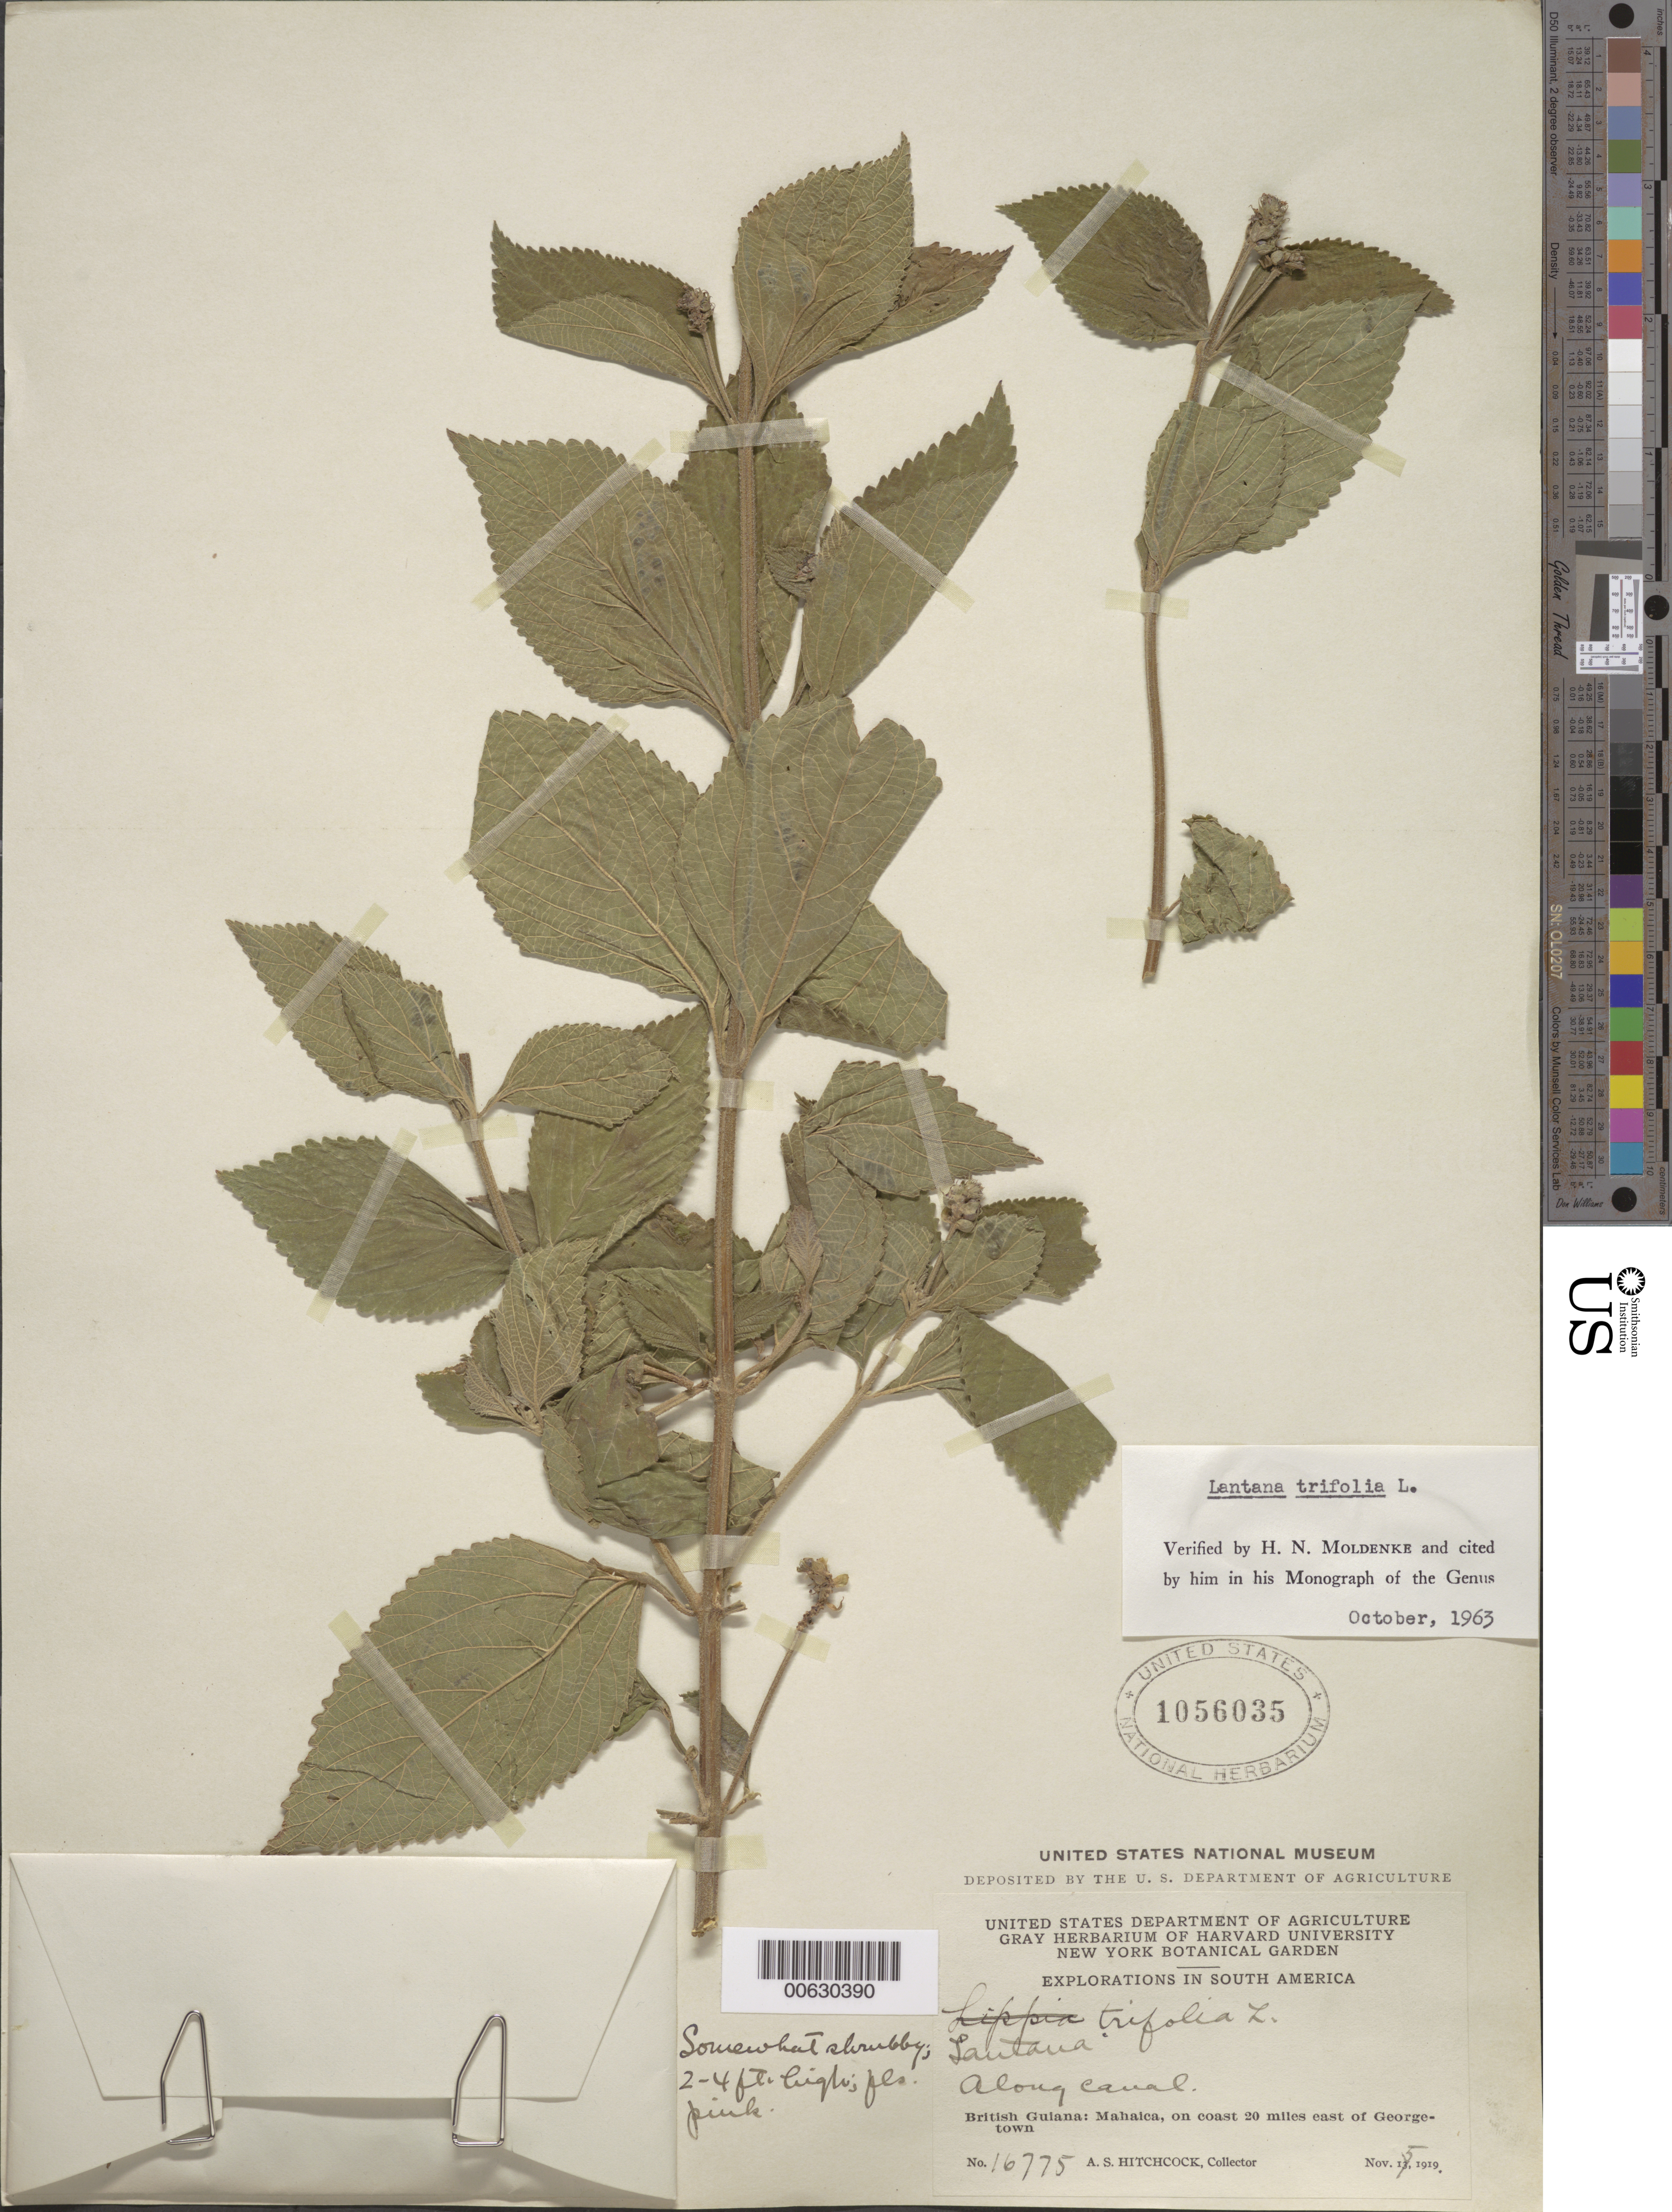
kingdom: Plantae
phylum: Tracheophyta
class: Magnoliopsida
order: Lamiales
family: Verbenaceae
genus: Lantana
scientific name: Lantana trifolia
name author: L.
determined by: Moldenke, H. N.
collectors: A. S. Hitchcock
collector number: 16775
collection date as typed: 15-Nov-19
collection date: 1919-11-15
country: Guyana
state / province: Demerara-Mahaica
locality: Mahaica, on coast 20 miles east of Georgetown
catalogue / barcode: US 1056035